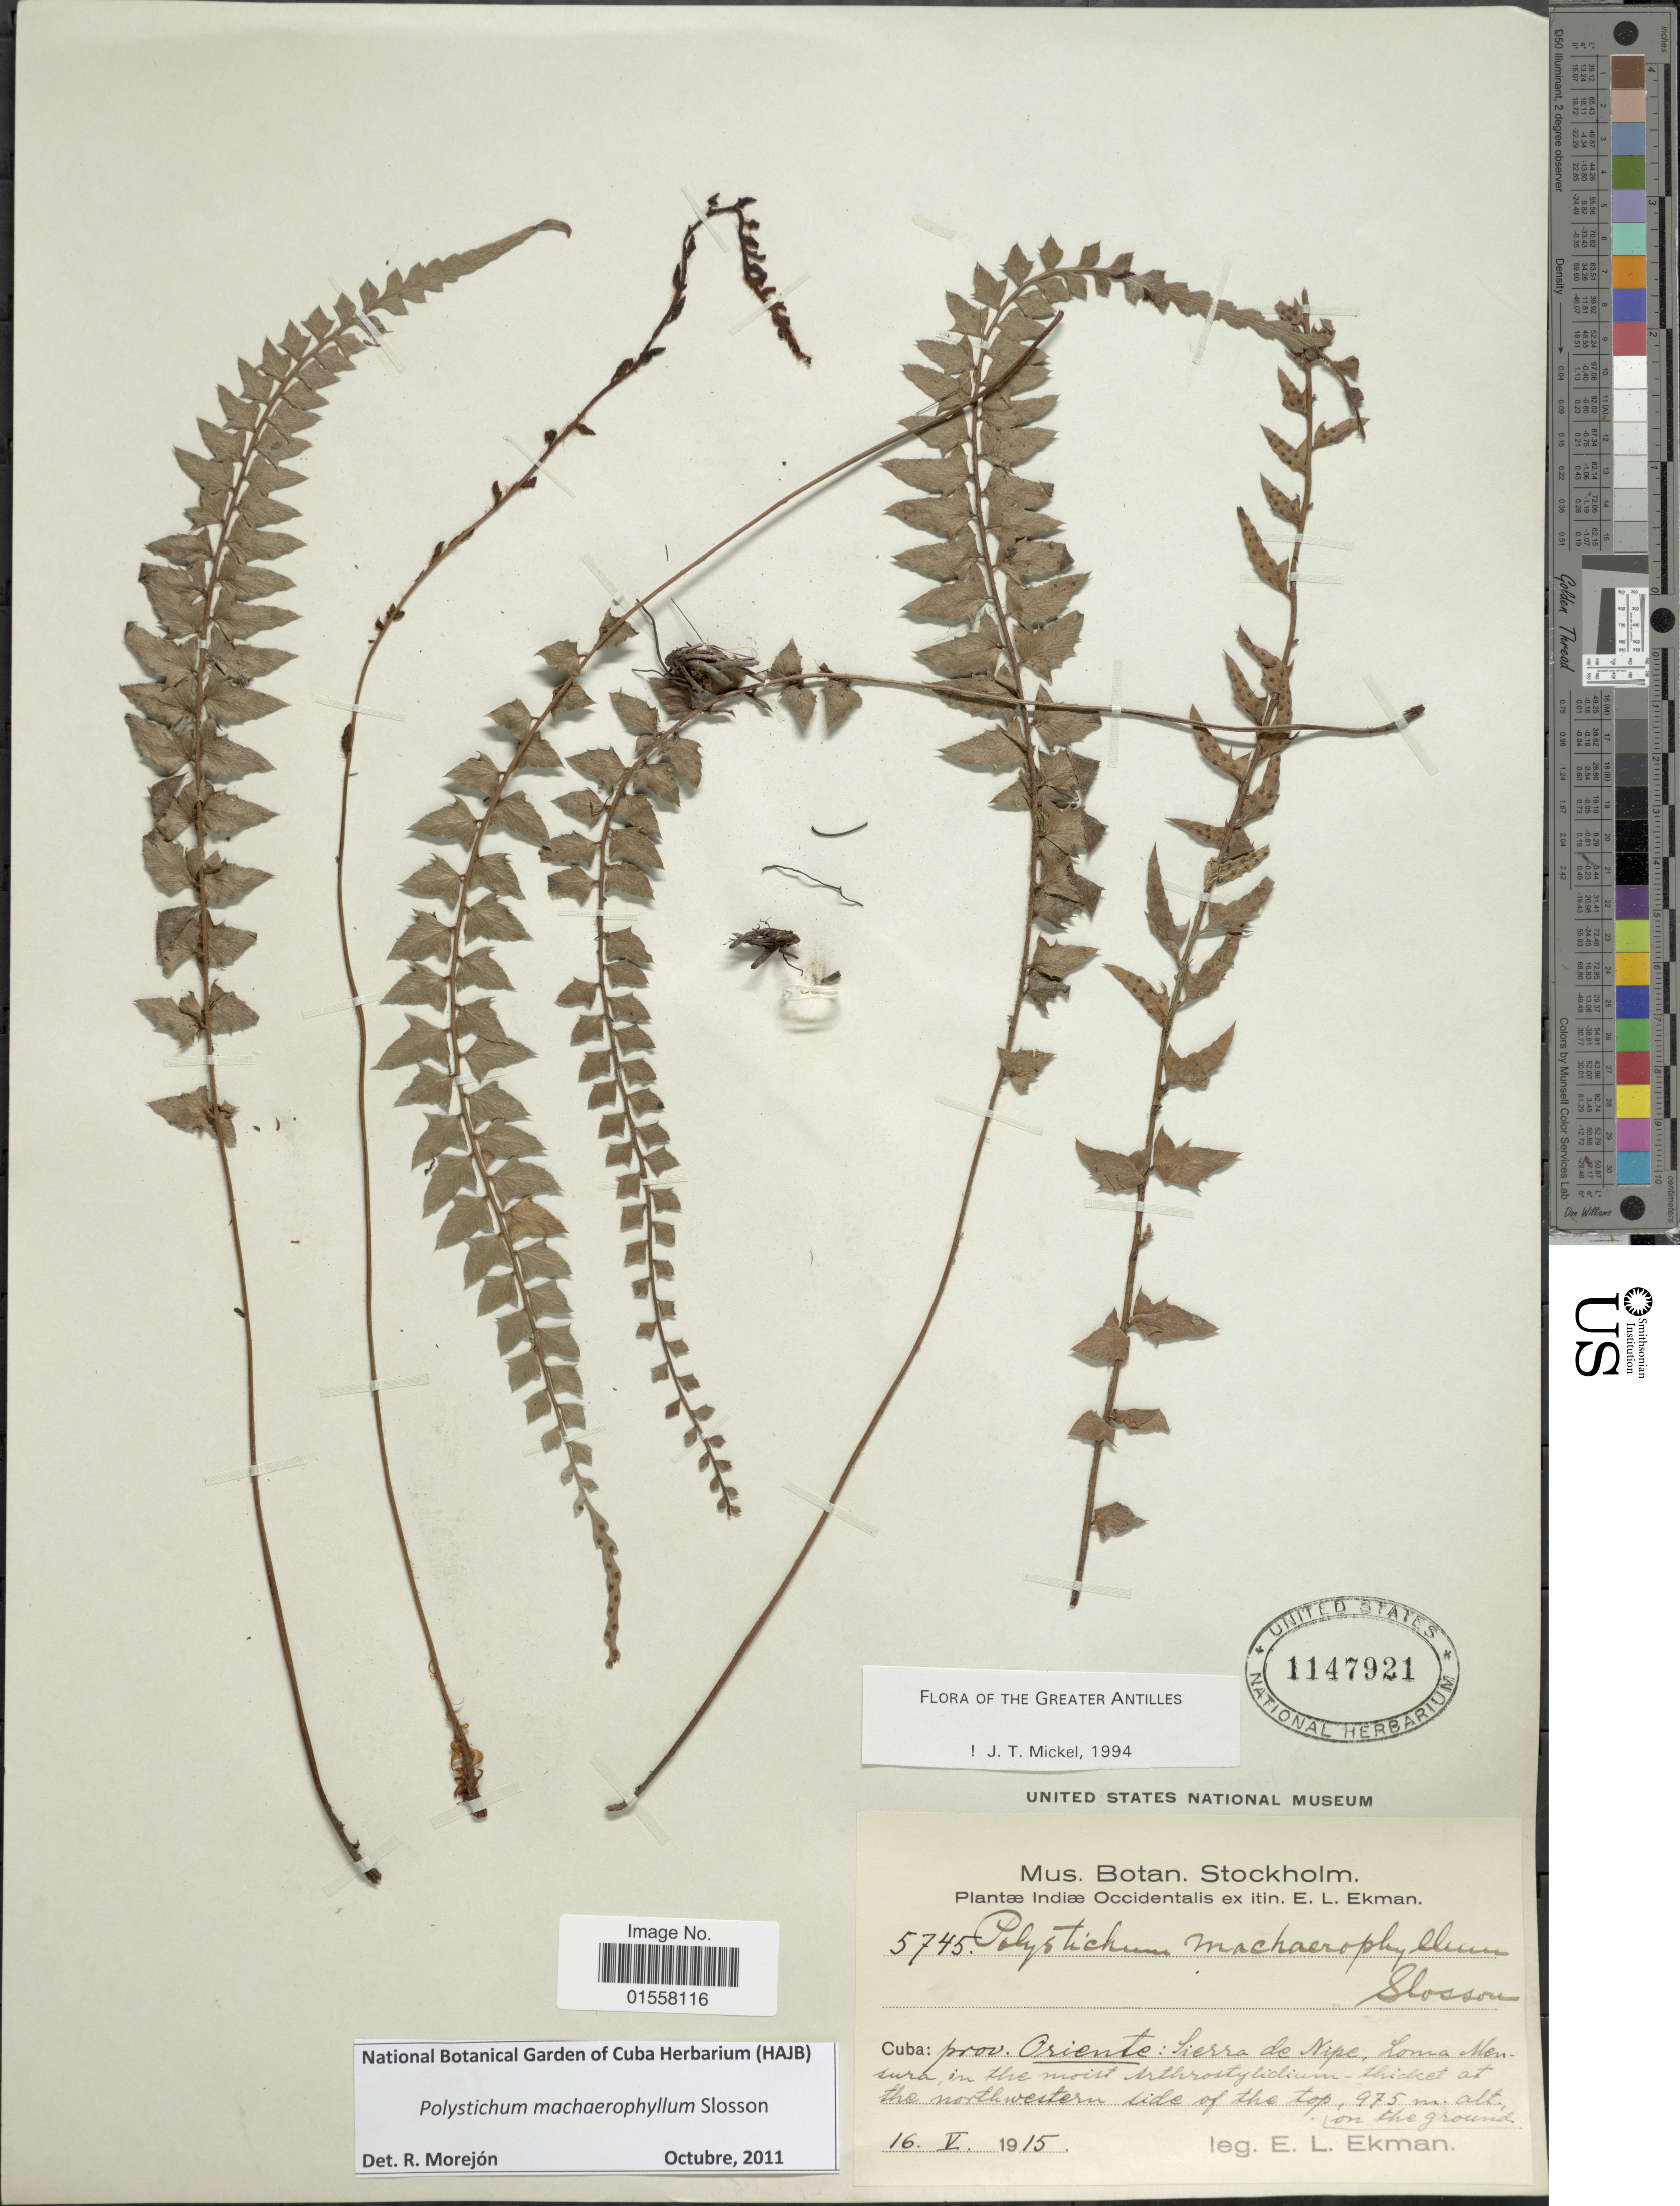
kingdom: Plantae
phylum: Tracheophyta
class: Polypodiopsida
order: Polypodiales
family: Dryopteridaceae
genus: Polystichum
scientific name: Polystichum machaerophyllum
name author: Sloss.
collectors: E. L. Ekman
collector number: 5745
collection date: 1915-05-16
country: Cuba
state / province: Holguín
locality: Indiae Occidentalis, Cuba: prov. Oriente: Sierra de Nipe, Loma Mensura, at the northwestern side of the top.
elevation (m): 975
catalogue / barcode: US 1147921